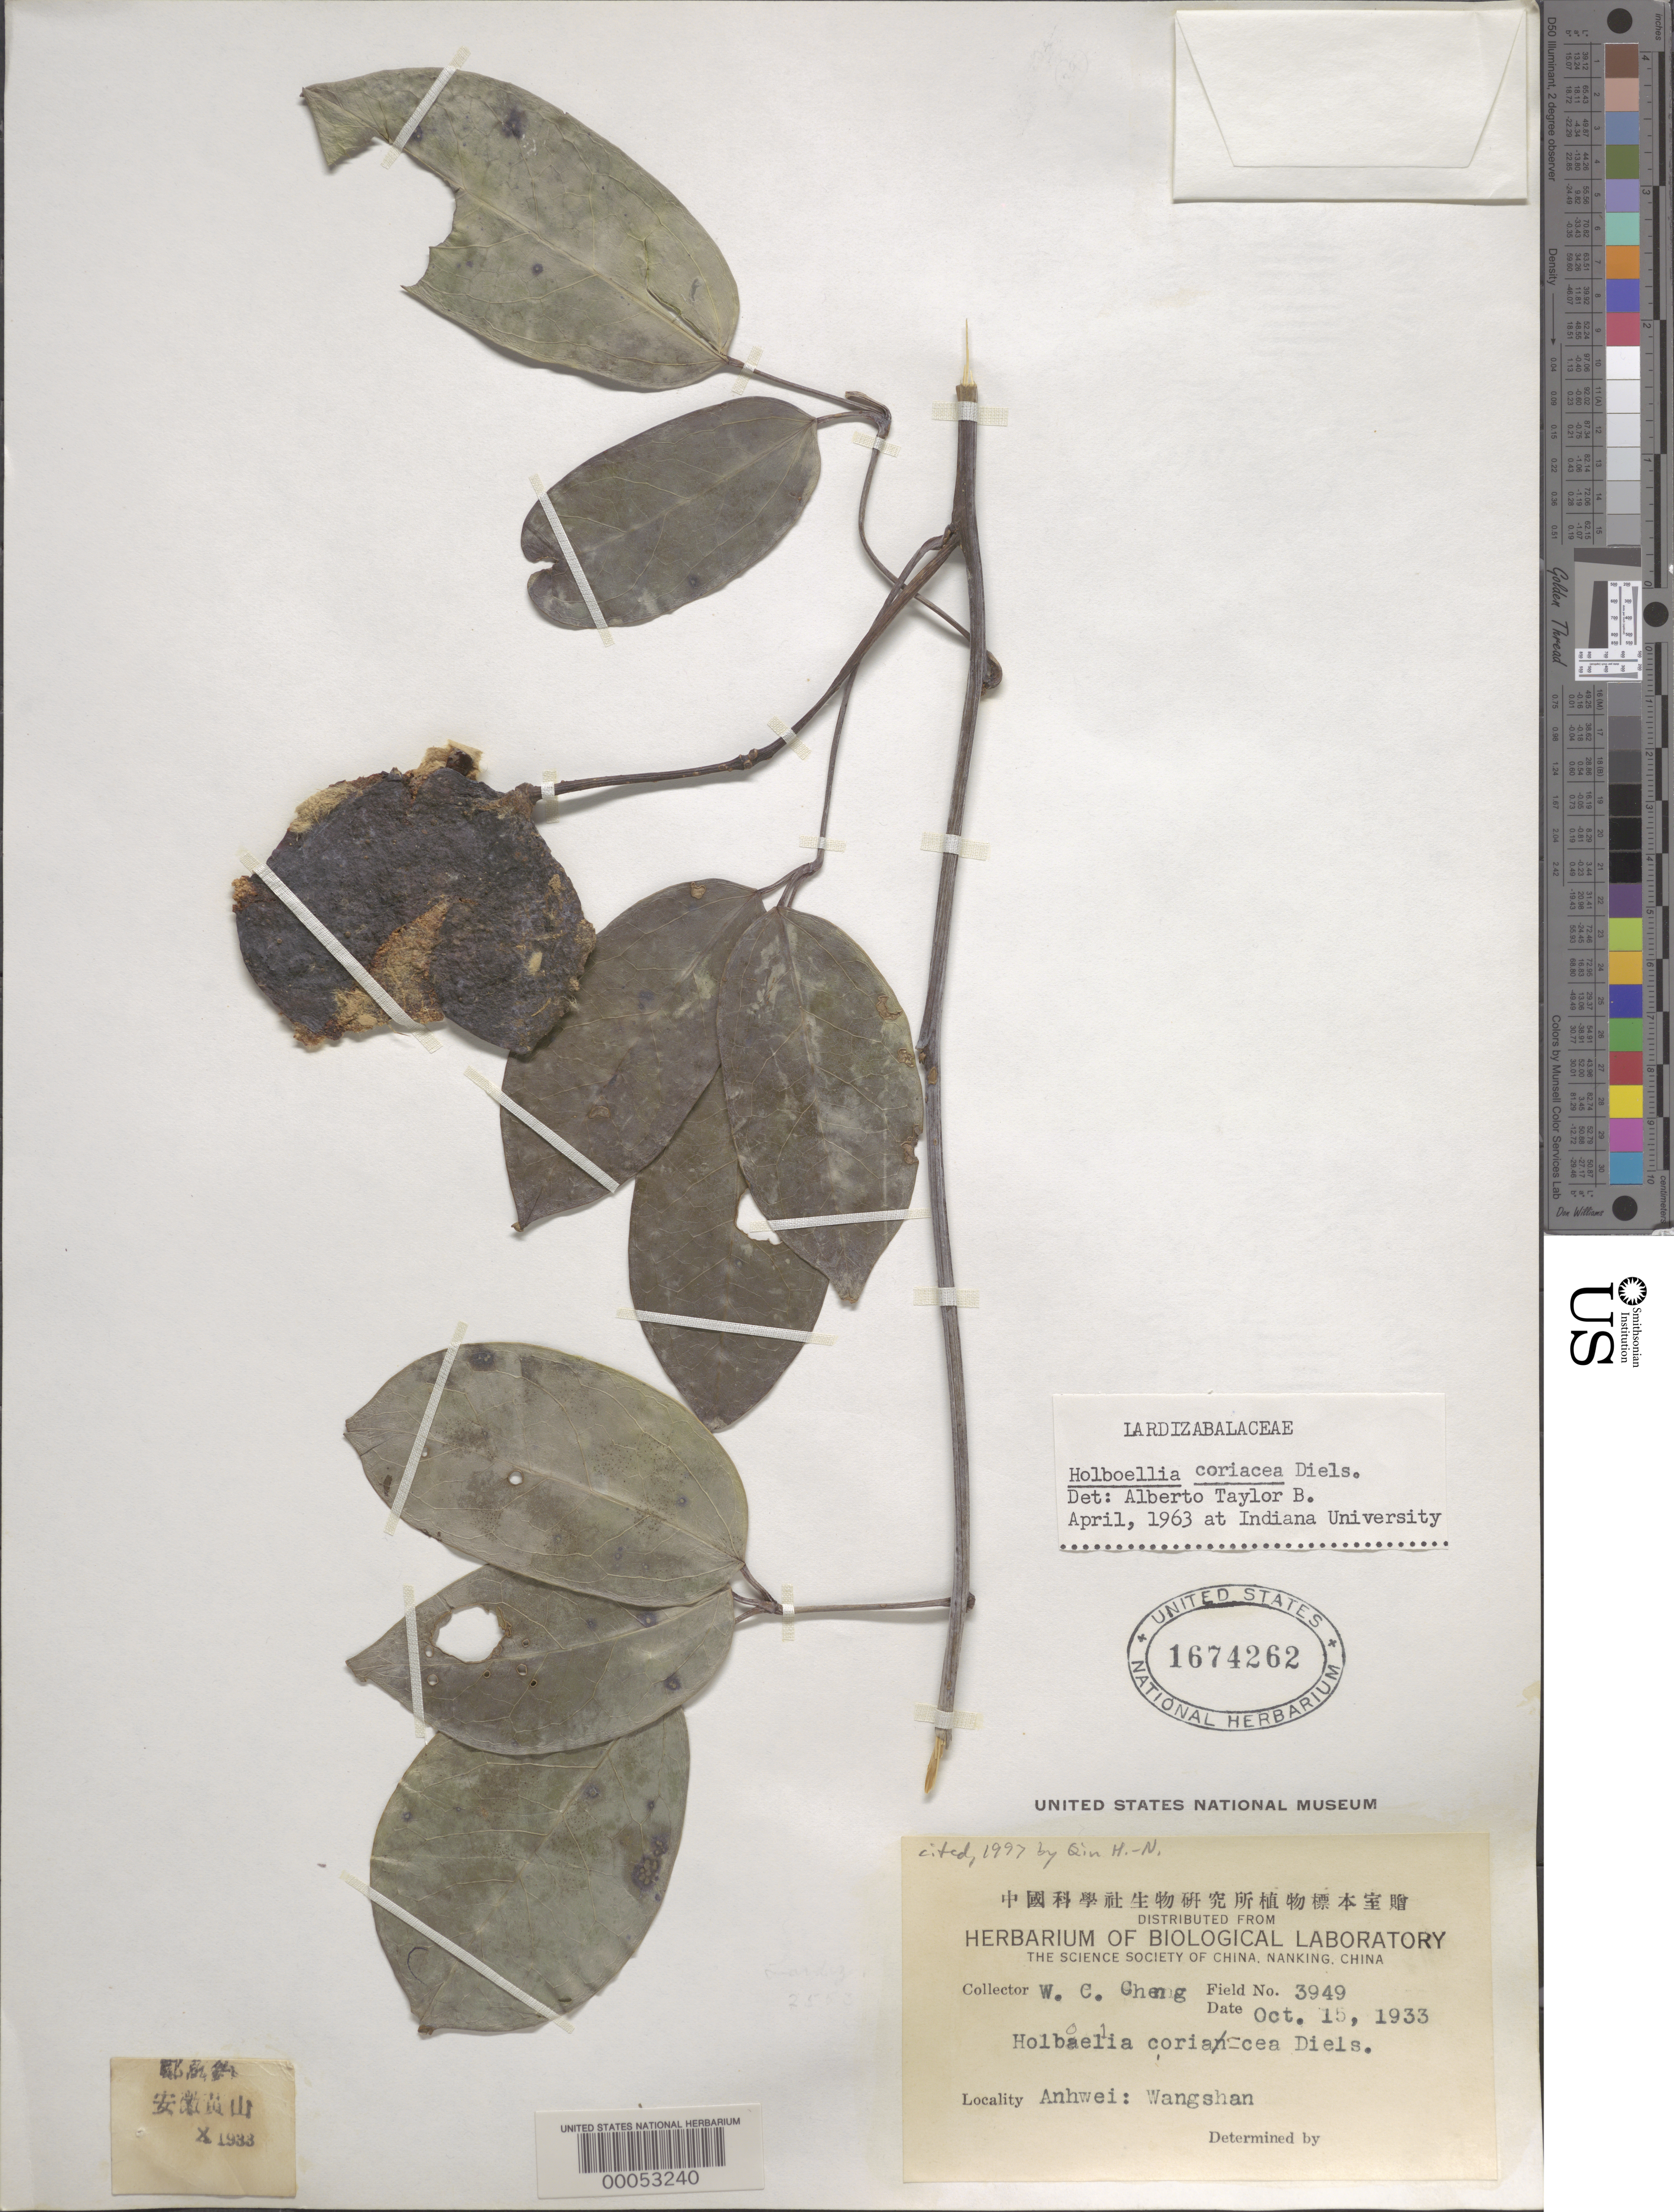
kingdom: Plantae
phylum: Tracheophyta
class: Magnoliopsida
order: Ranunculales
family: Lardizabalaceae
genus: Stauntonia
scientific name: Stauntonia coriacea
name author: (Diels) Christenh.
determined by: Strong, Mark T., (BOT), Smithsonian Institution - National Museum of Natural History (UNITED STATES)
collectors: W. C. Chang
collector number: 3949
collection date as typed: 15 Oct 1933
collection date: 1933-10-15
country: China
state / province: Anhui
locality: Wangshan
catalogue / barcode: US 1674262